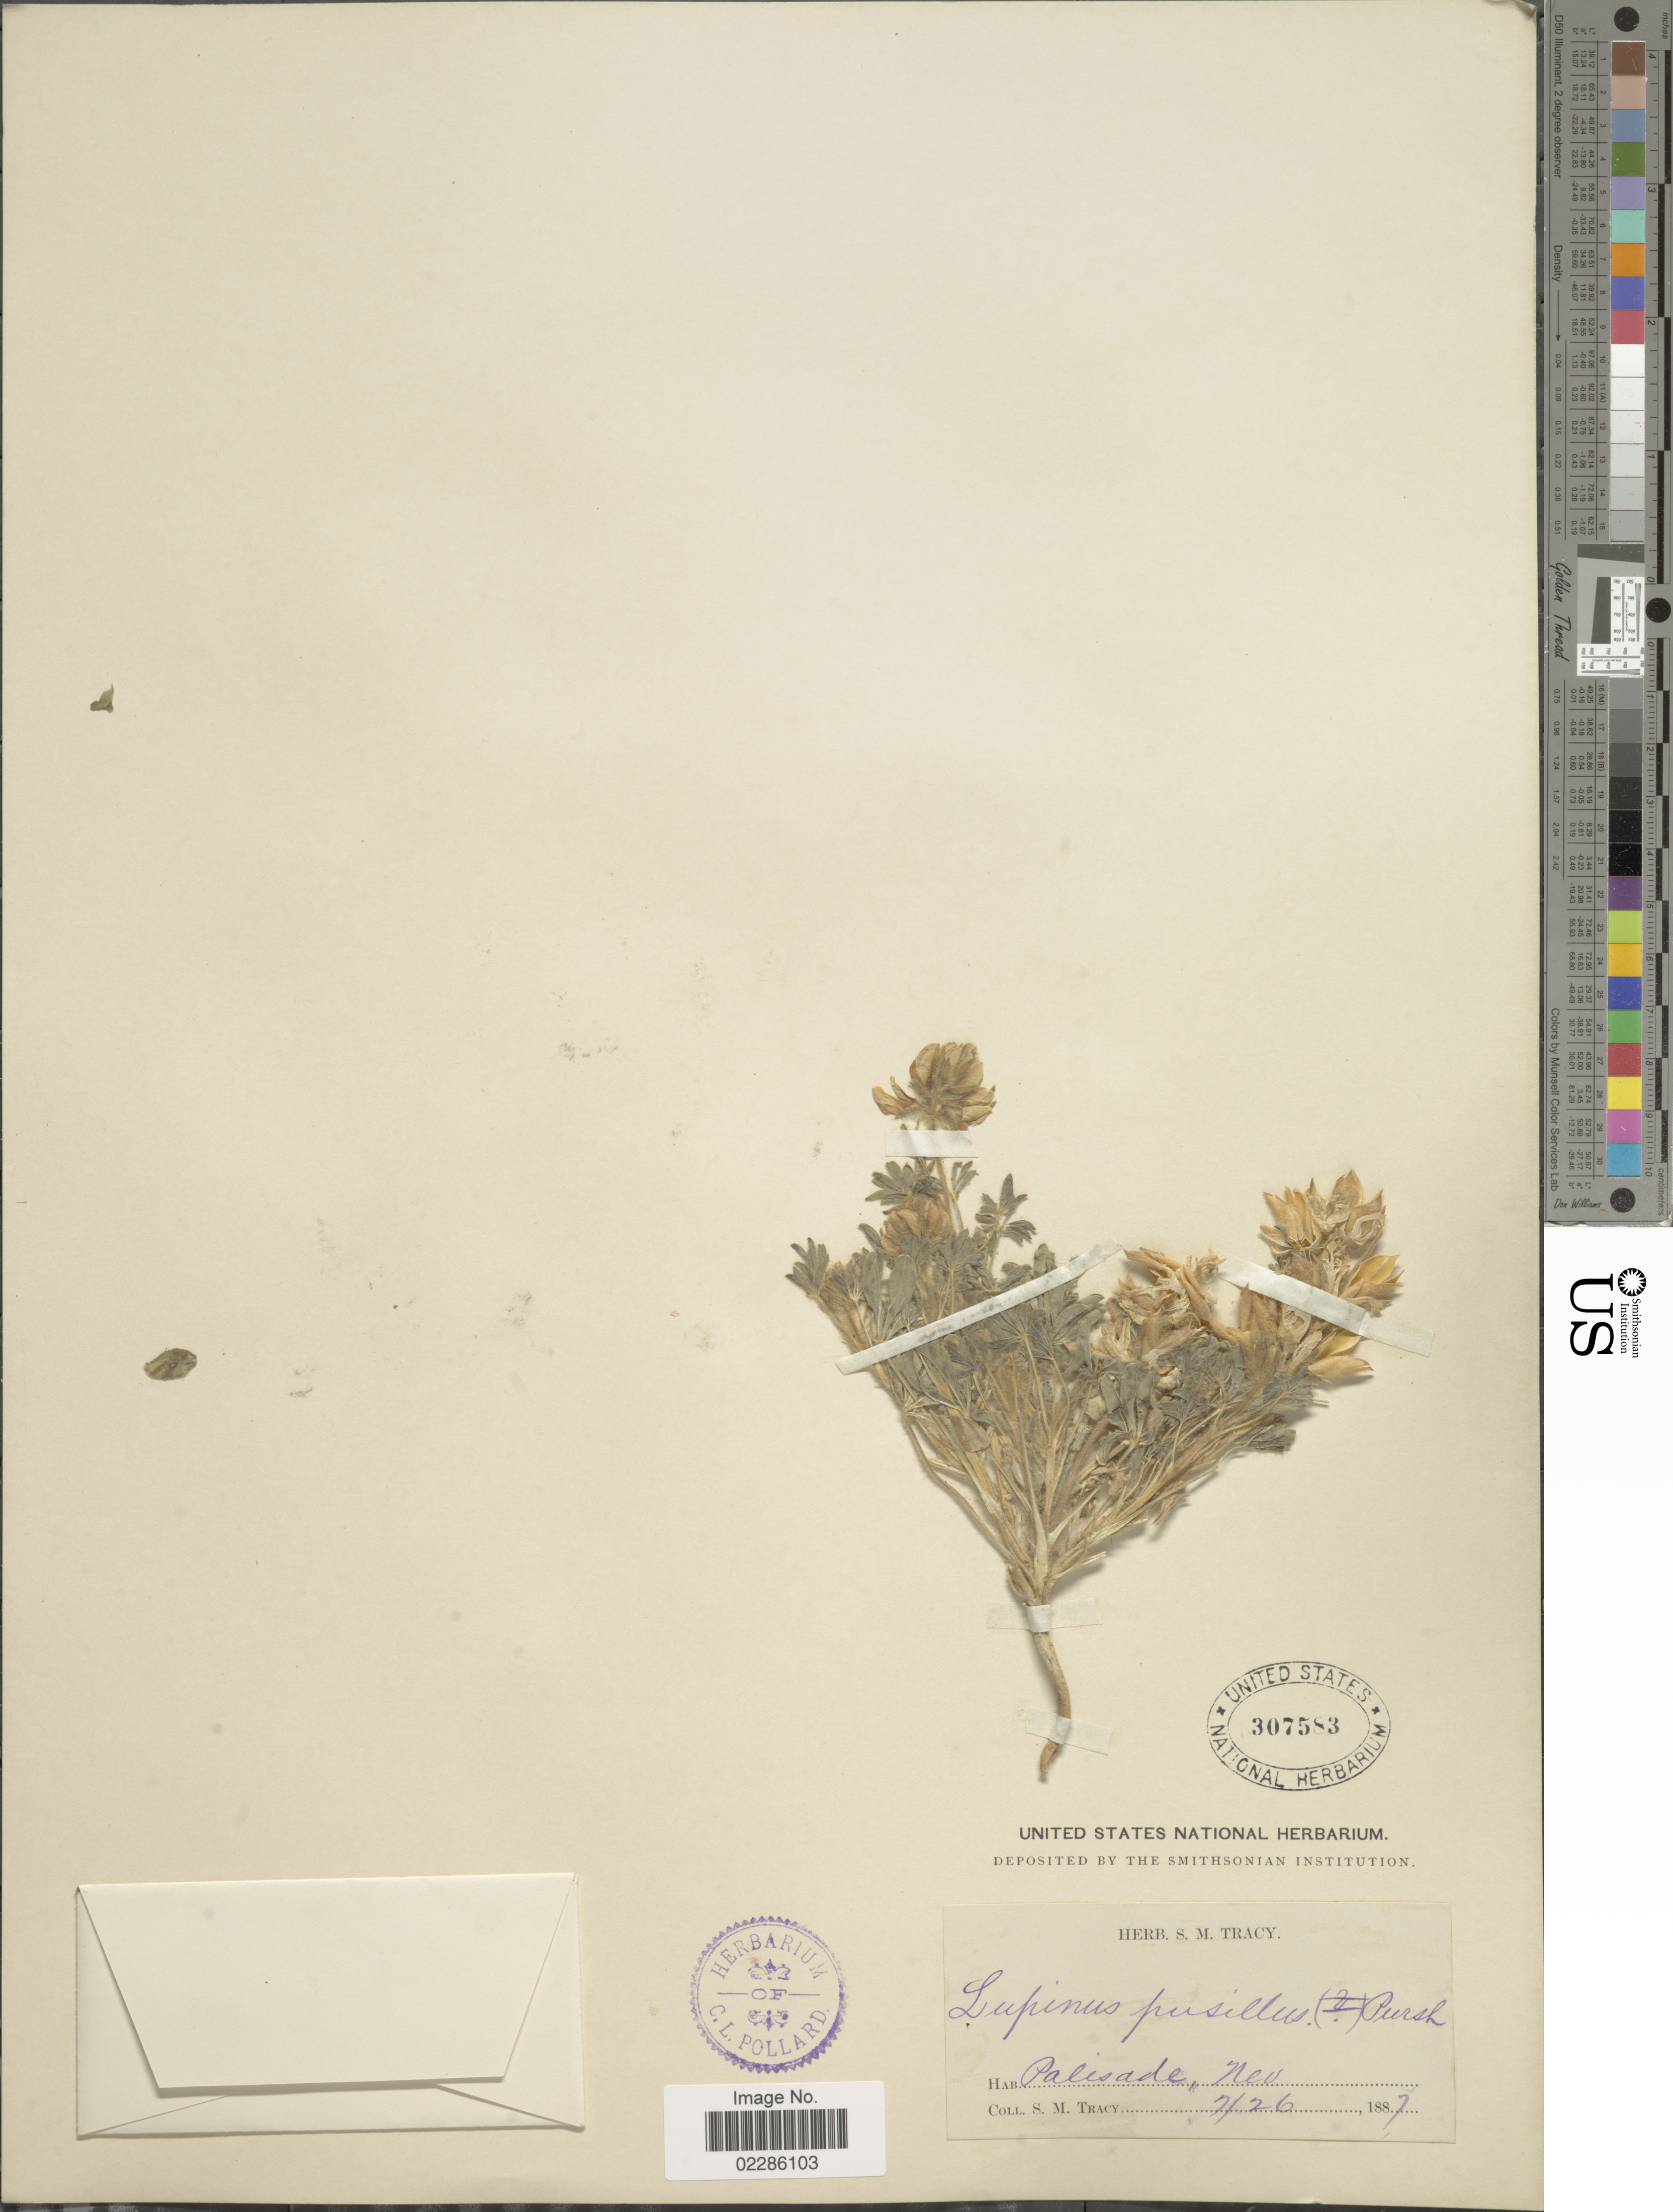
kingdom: Plantae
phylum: Tracheophyta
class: Magnoliopsida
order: Fabales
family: Fabaceae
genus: Lupinus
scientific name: Lupinus malacophyllus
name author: Greene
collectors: S. M. Tracy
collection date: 1887-07-26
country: United States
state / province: Nevada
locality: Palisade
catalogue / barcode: US 307583